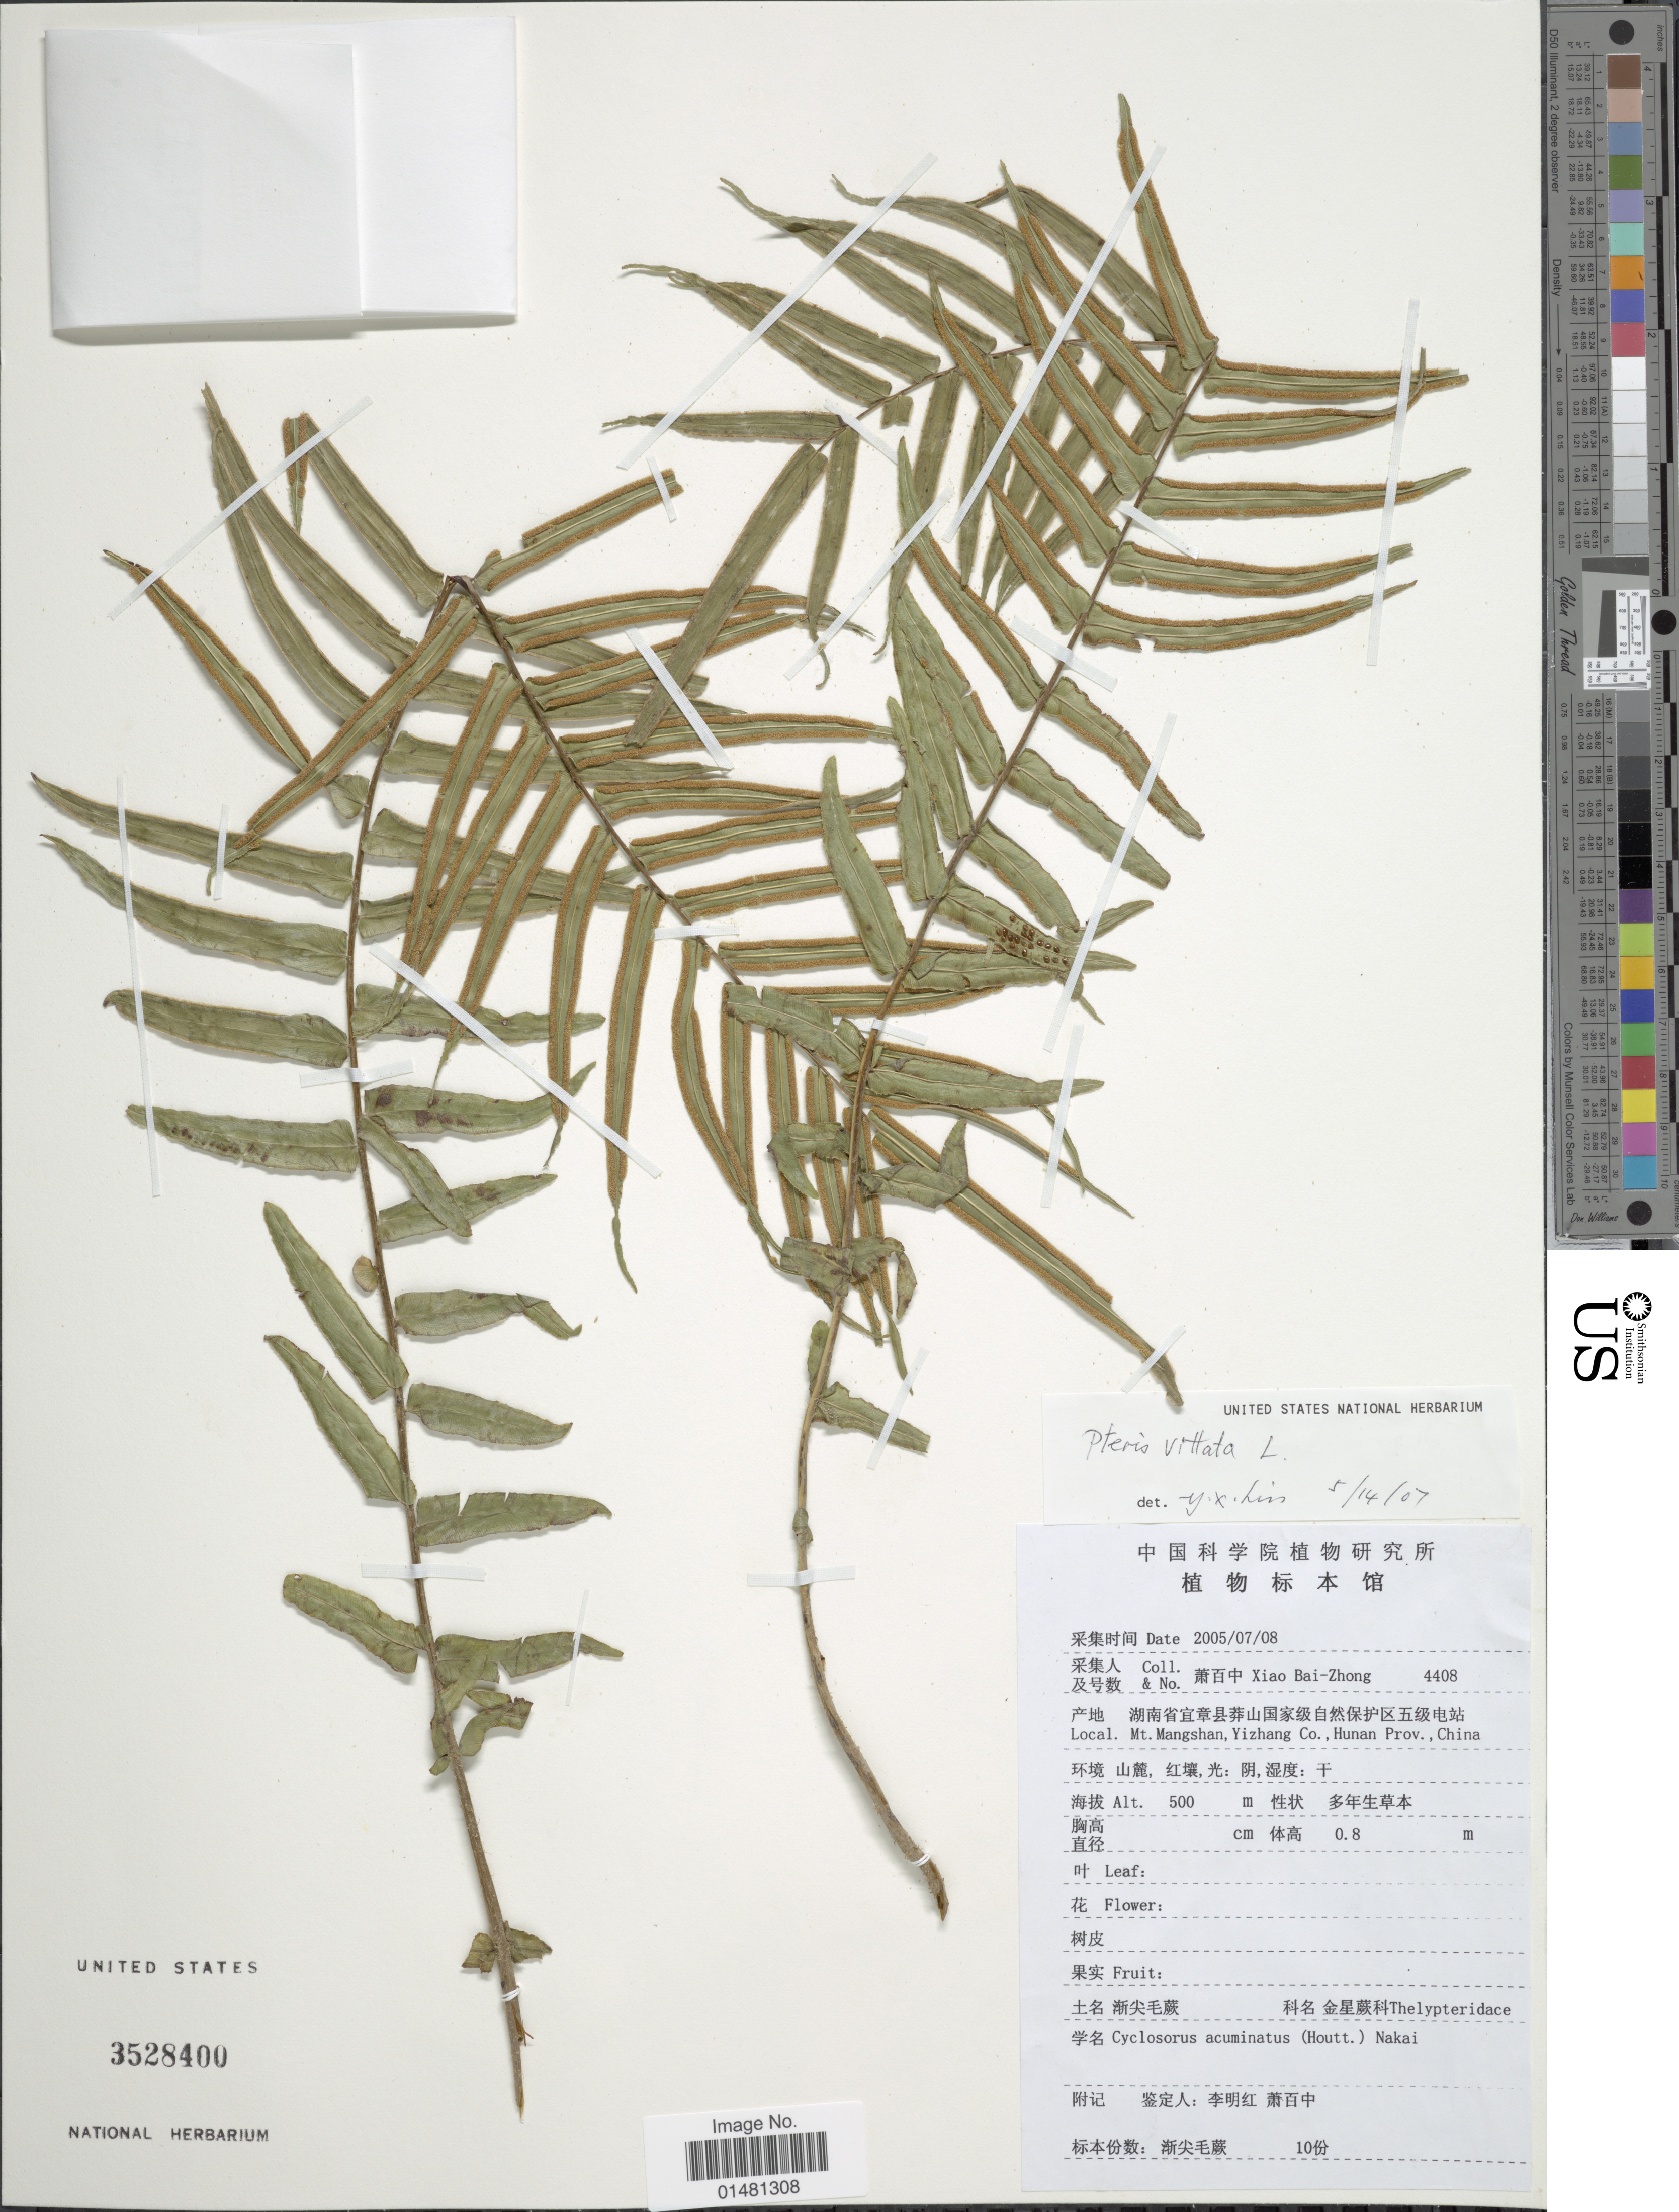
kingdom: Plantae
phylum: Tracheophyta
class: Polypodiopsida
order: Polypodiales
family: Pteridaceae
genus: Pteris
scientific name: Pteris vittata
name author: L.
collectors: B. Z. Xiao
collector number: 4408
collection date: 2005-07-08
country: China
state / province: Hunan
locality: Mt Mangshan, Yinzhang Co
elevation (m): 500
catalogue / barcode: US 3528400